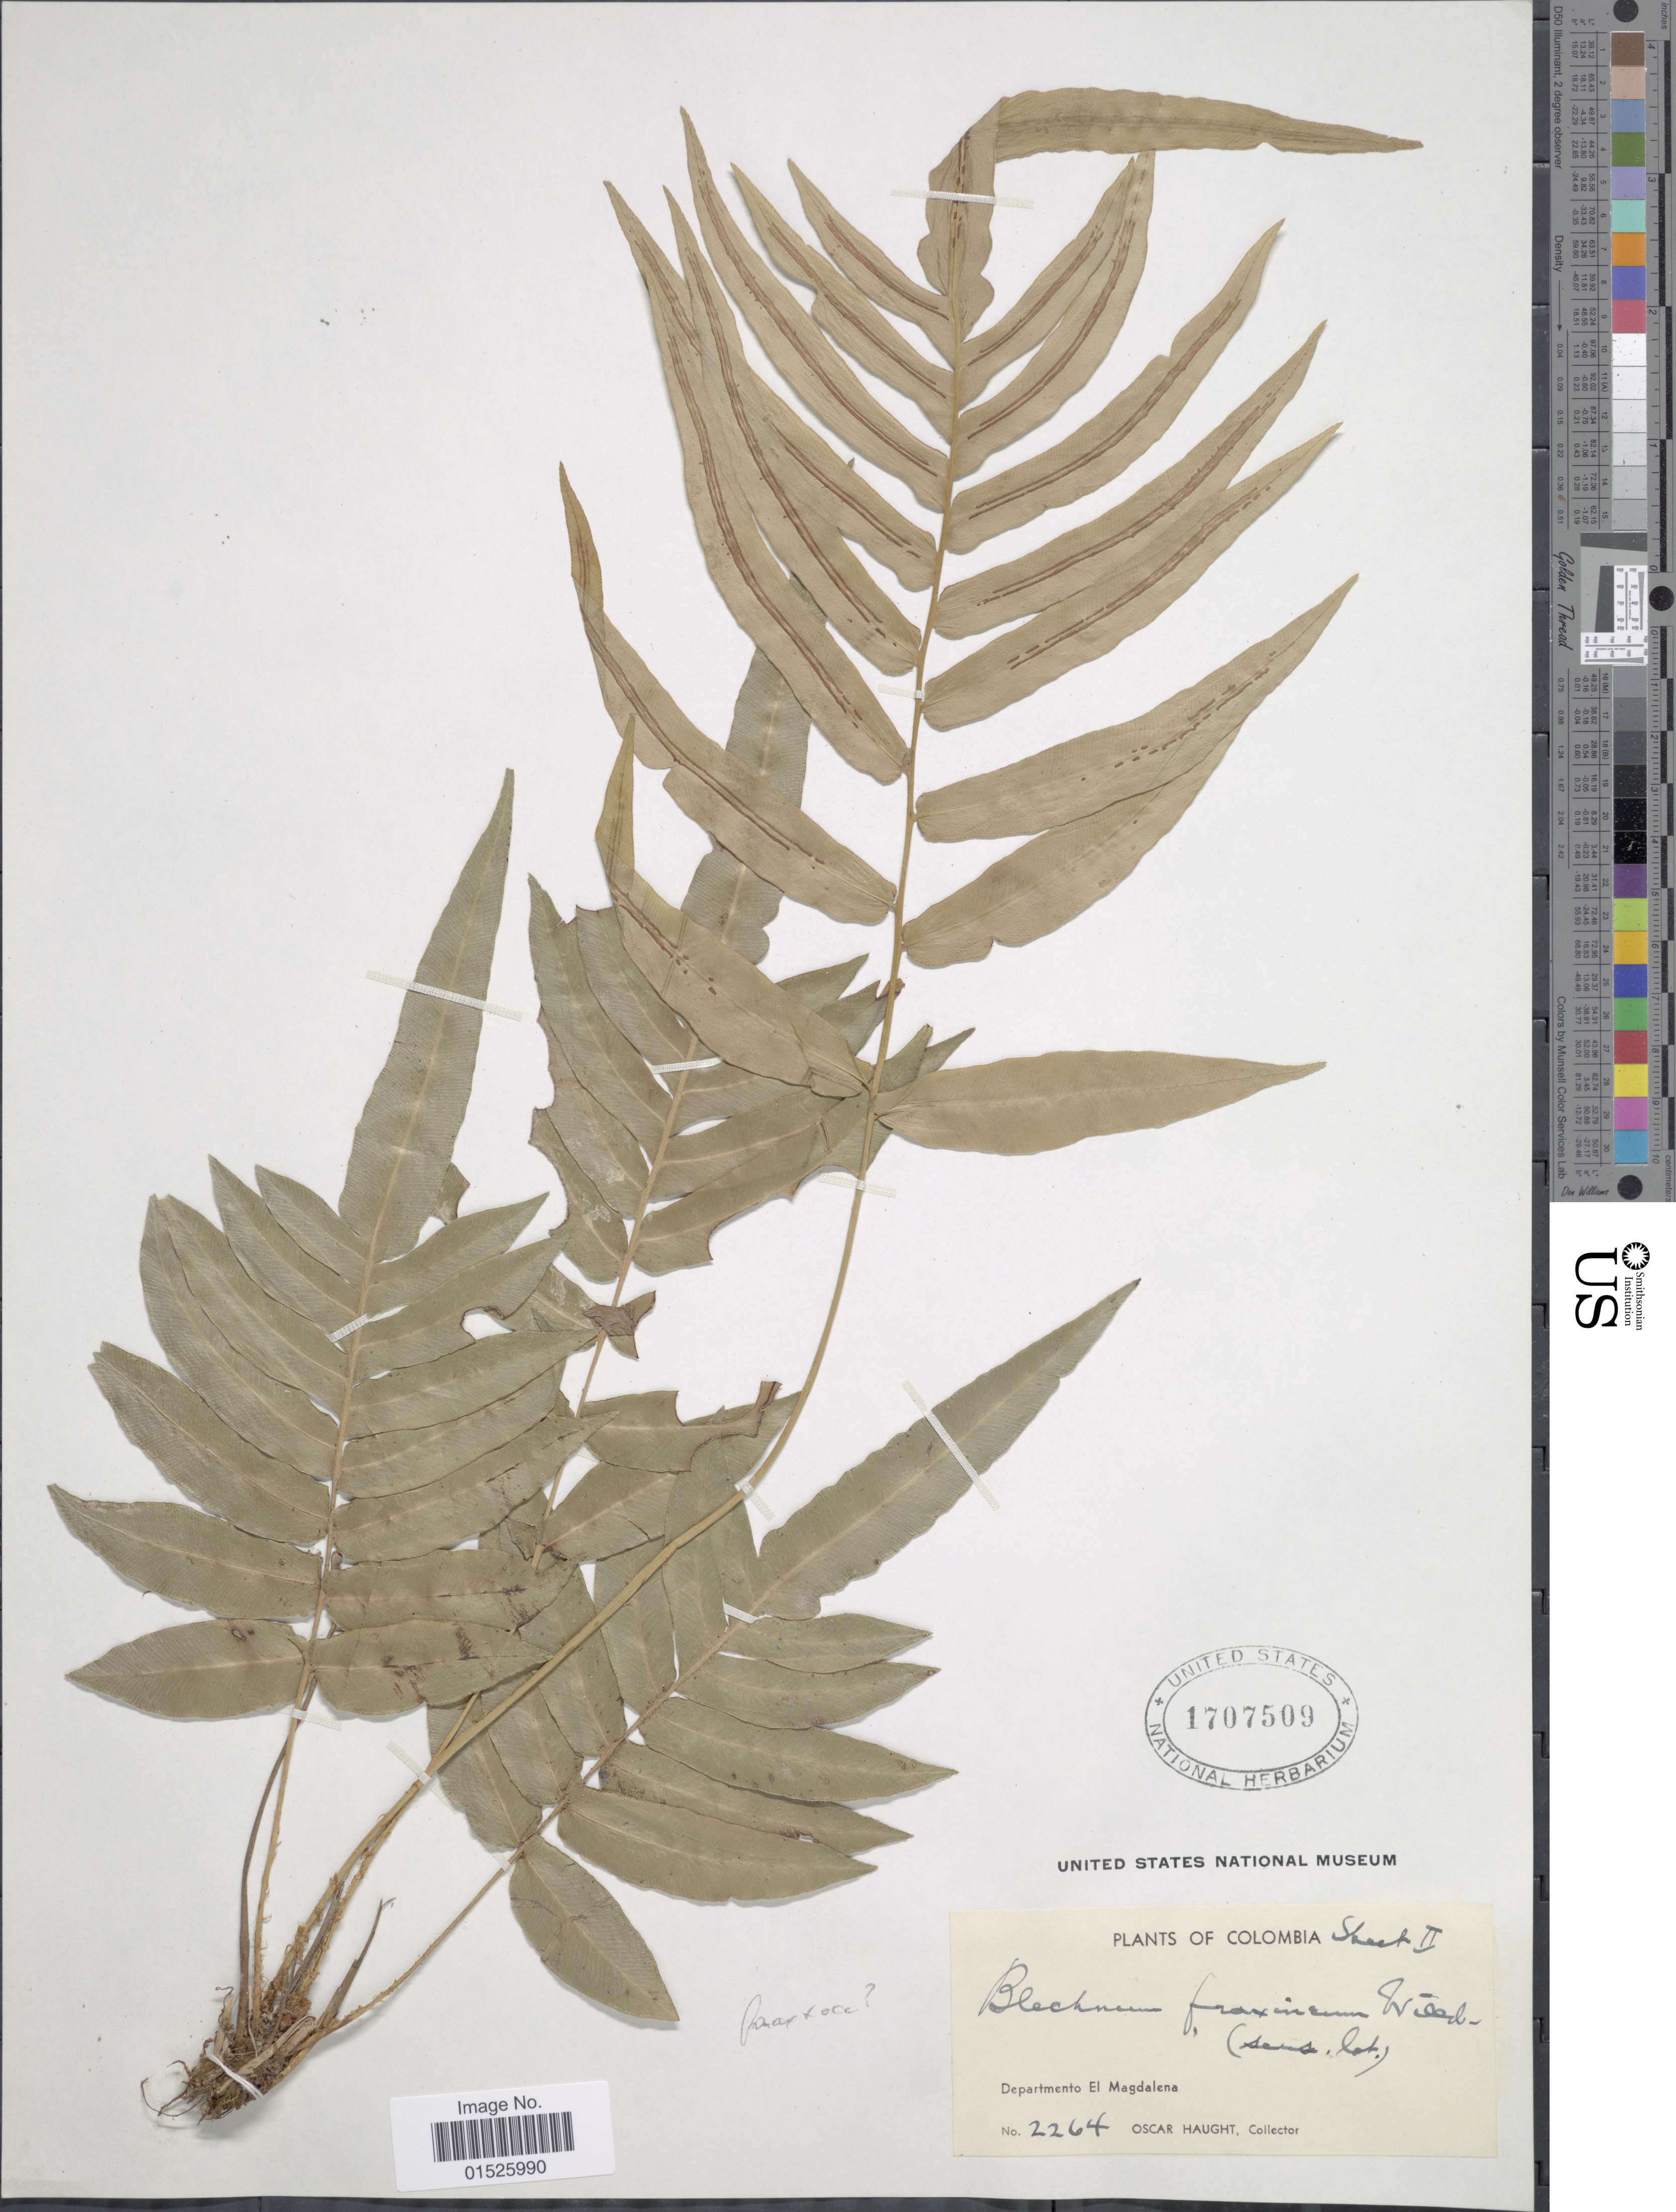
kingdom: Plantae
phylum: Tracheophyta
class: Polypodiopsida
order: Polypodiales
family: Blechnaceae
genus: Blechnum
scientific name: Blechnum x fraxineum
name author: Willd.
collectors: O. L. Haught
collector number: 2264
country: Colombia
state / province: Magdalena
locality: Colombia, Departmento El Magdalena.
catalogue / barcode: US 1707509